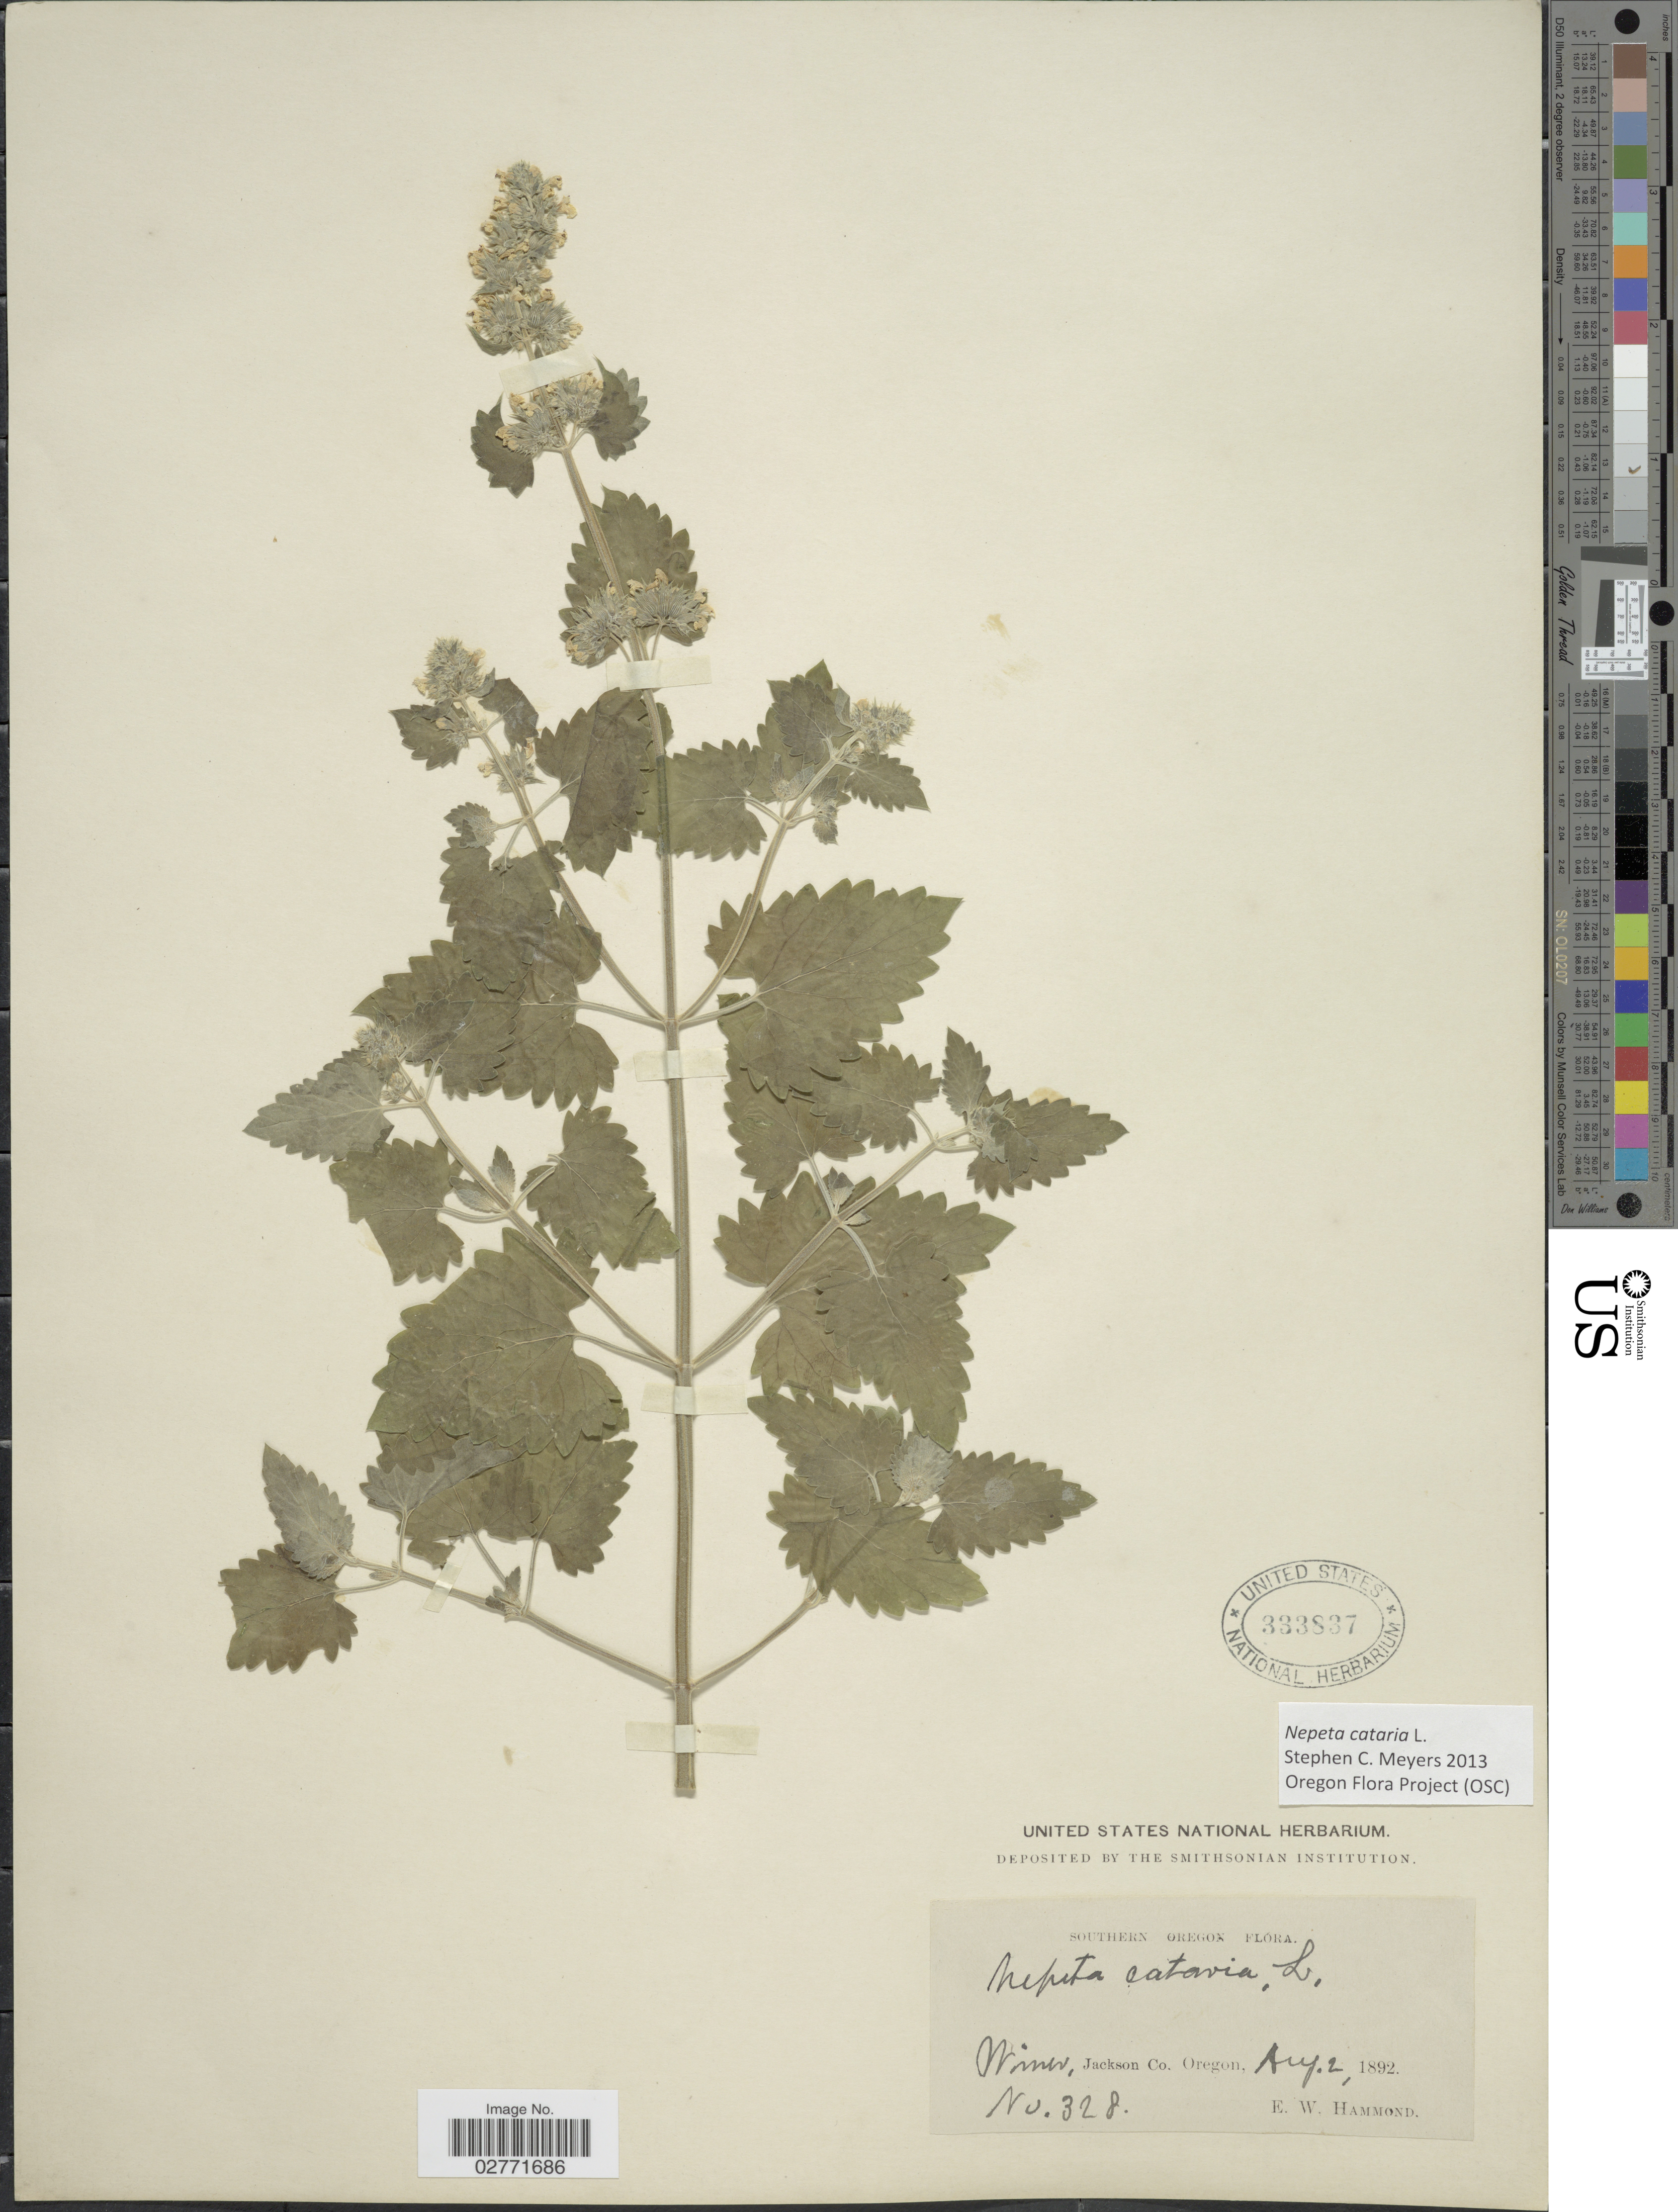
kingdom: Plantae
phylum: Tracheophyta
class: Magnoliopsida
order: Lamiales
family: Lamiaceae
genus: Nepeta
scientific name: Nepeta cataria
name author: L.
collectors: E. Hammond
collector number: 328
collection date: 1892-08-02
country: United States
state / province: Oregon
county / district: Jackson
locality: Southern Oregon. Wimer, Jackson Co.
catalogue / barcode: US 333837